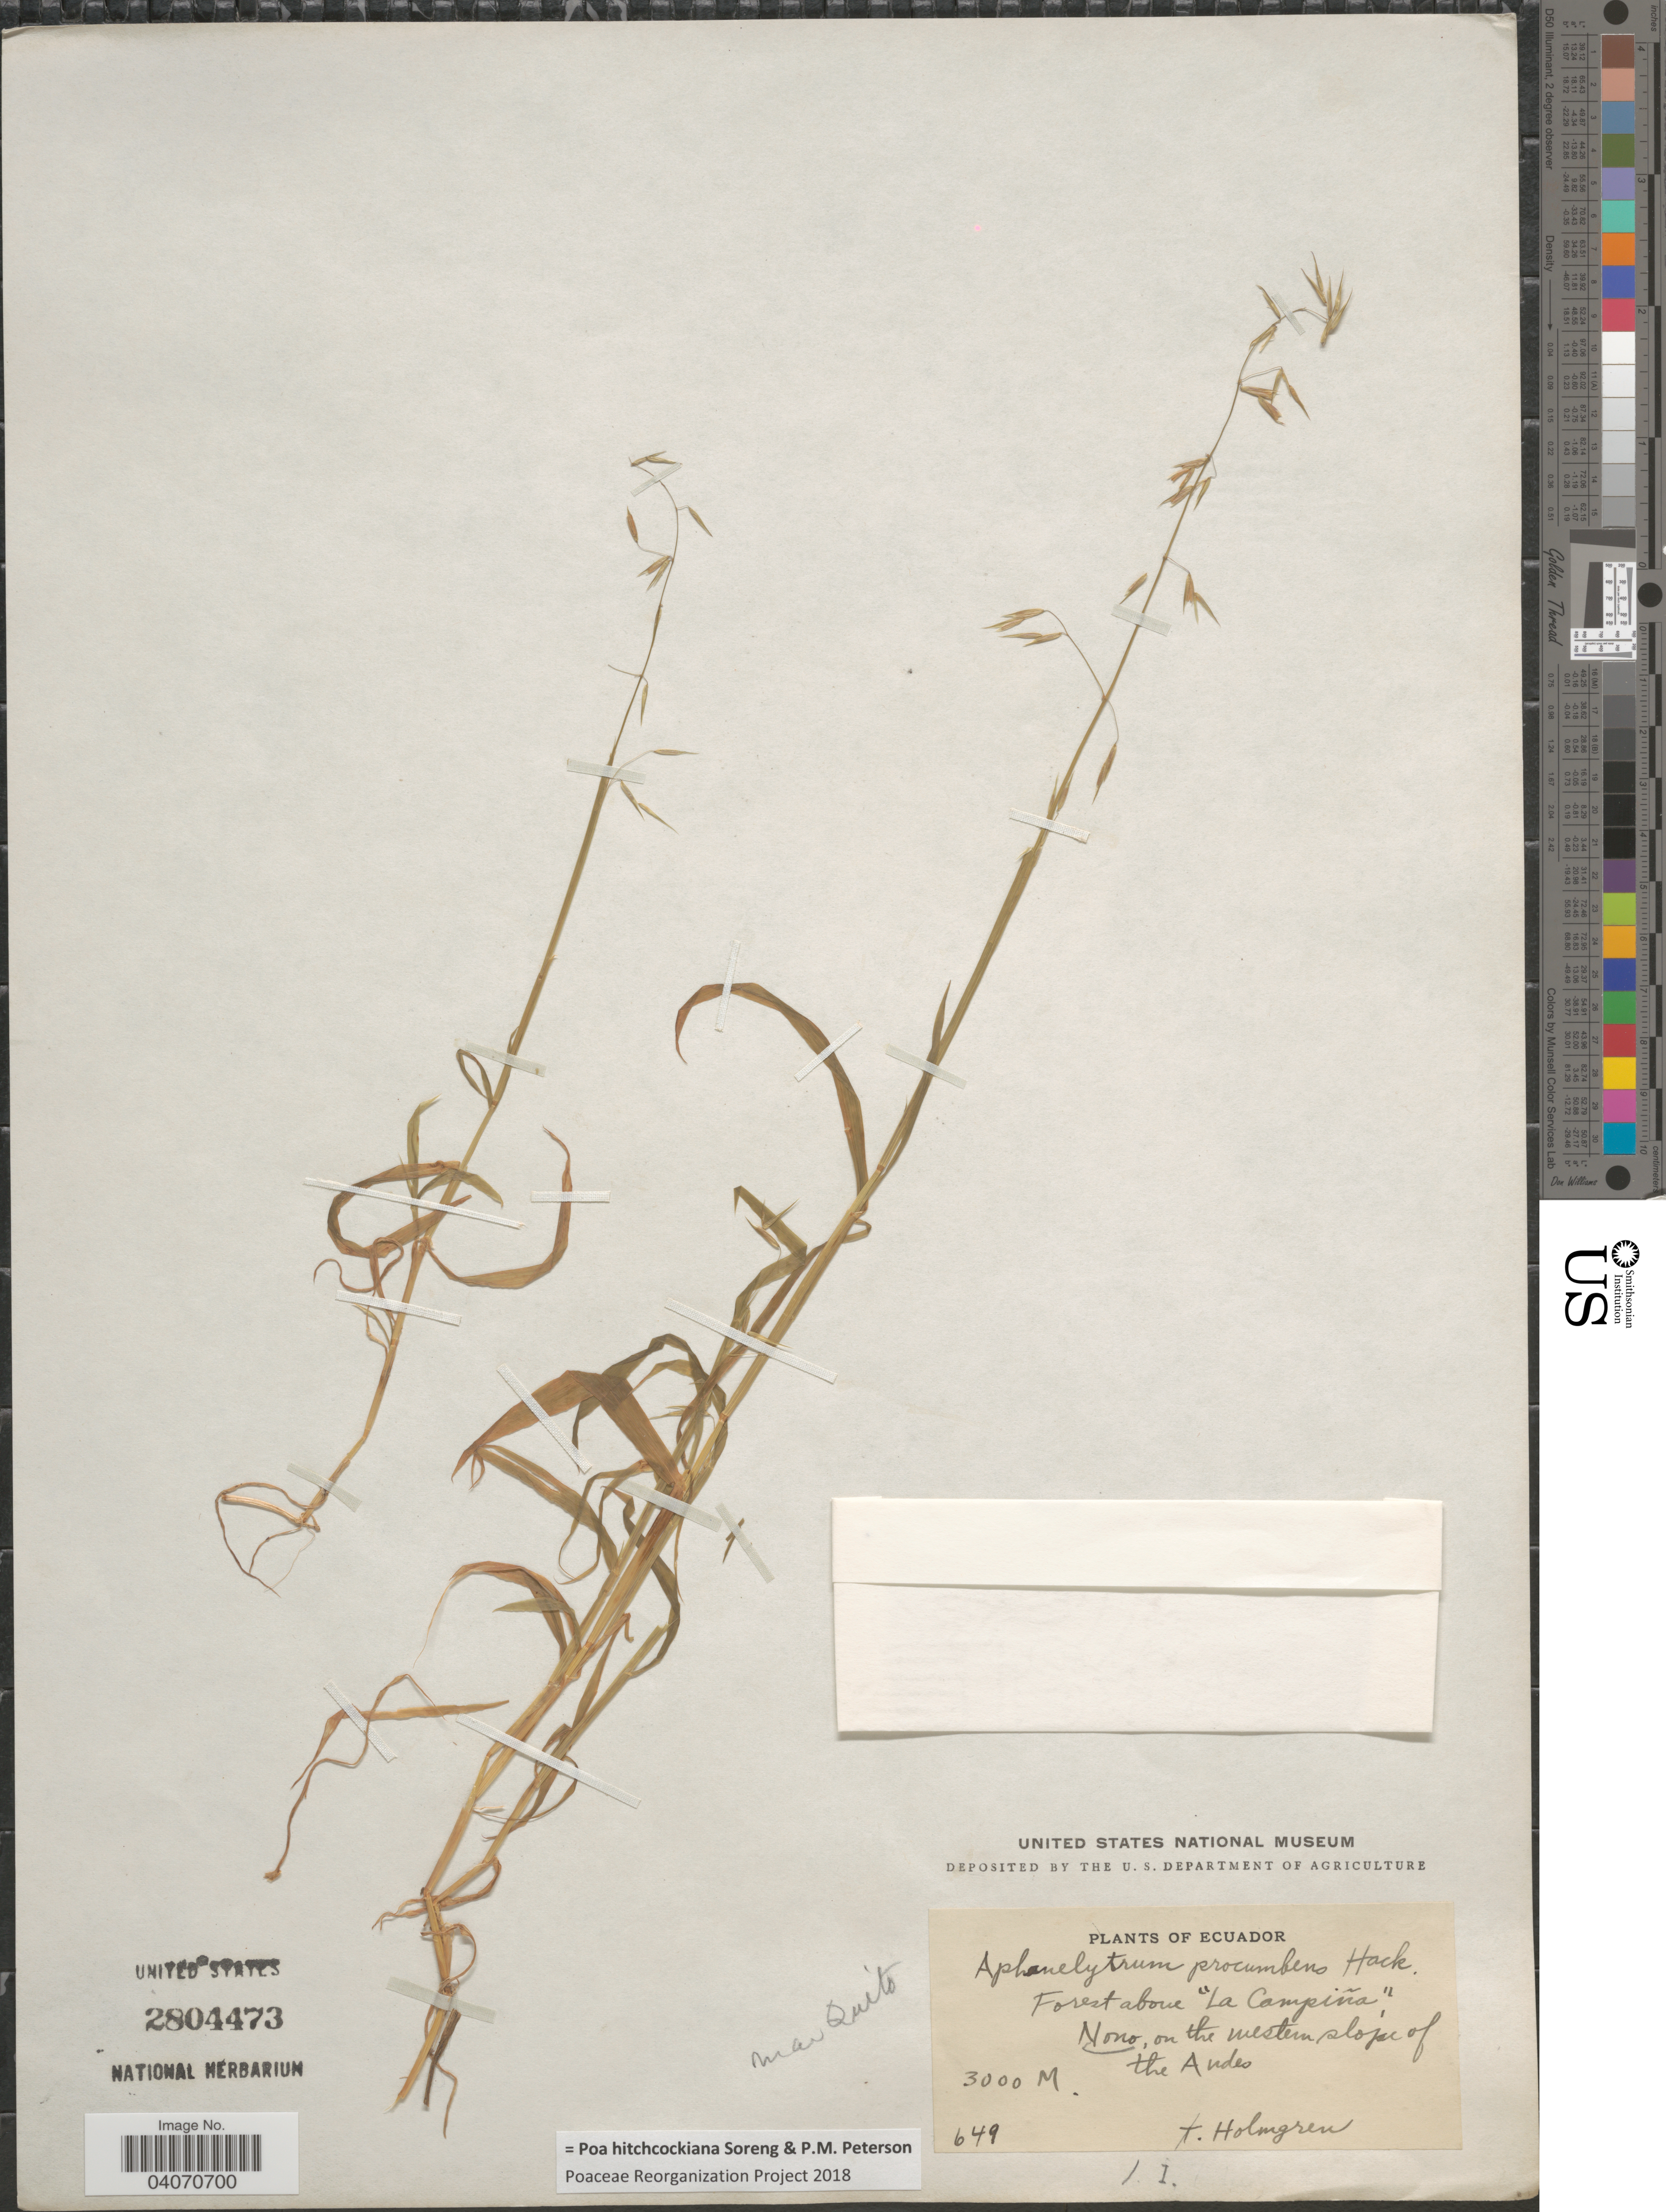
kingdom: Plantae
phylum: Tracheophyta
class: Liliopsida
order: Poales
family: Poaceae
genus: Poa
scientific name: Poa hitchcockiana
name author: Soreng & P.M. Peterson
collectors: I. Holmgren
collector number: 649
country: Ecuador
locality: Forest above "La Campiña", Nono, on the western slope of the Andes. near Quito.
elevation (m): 3000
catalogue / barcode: US 2804473